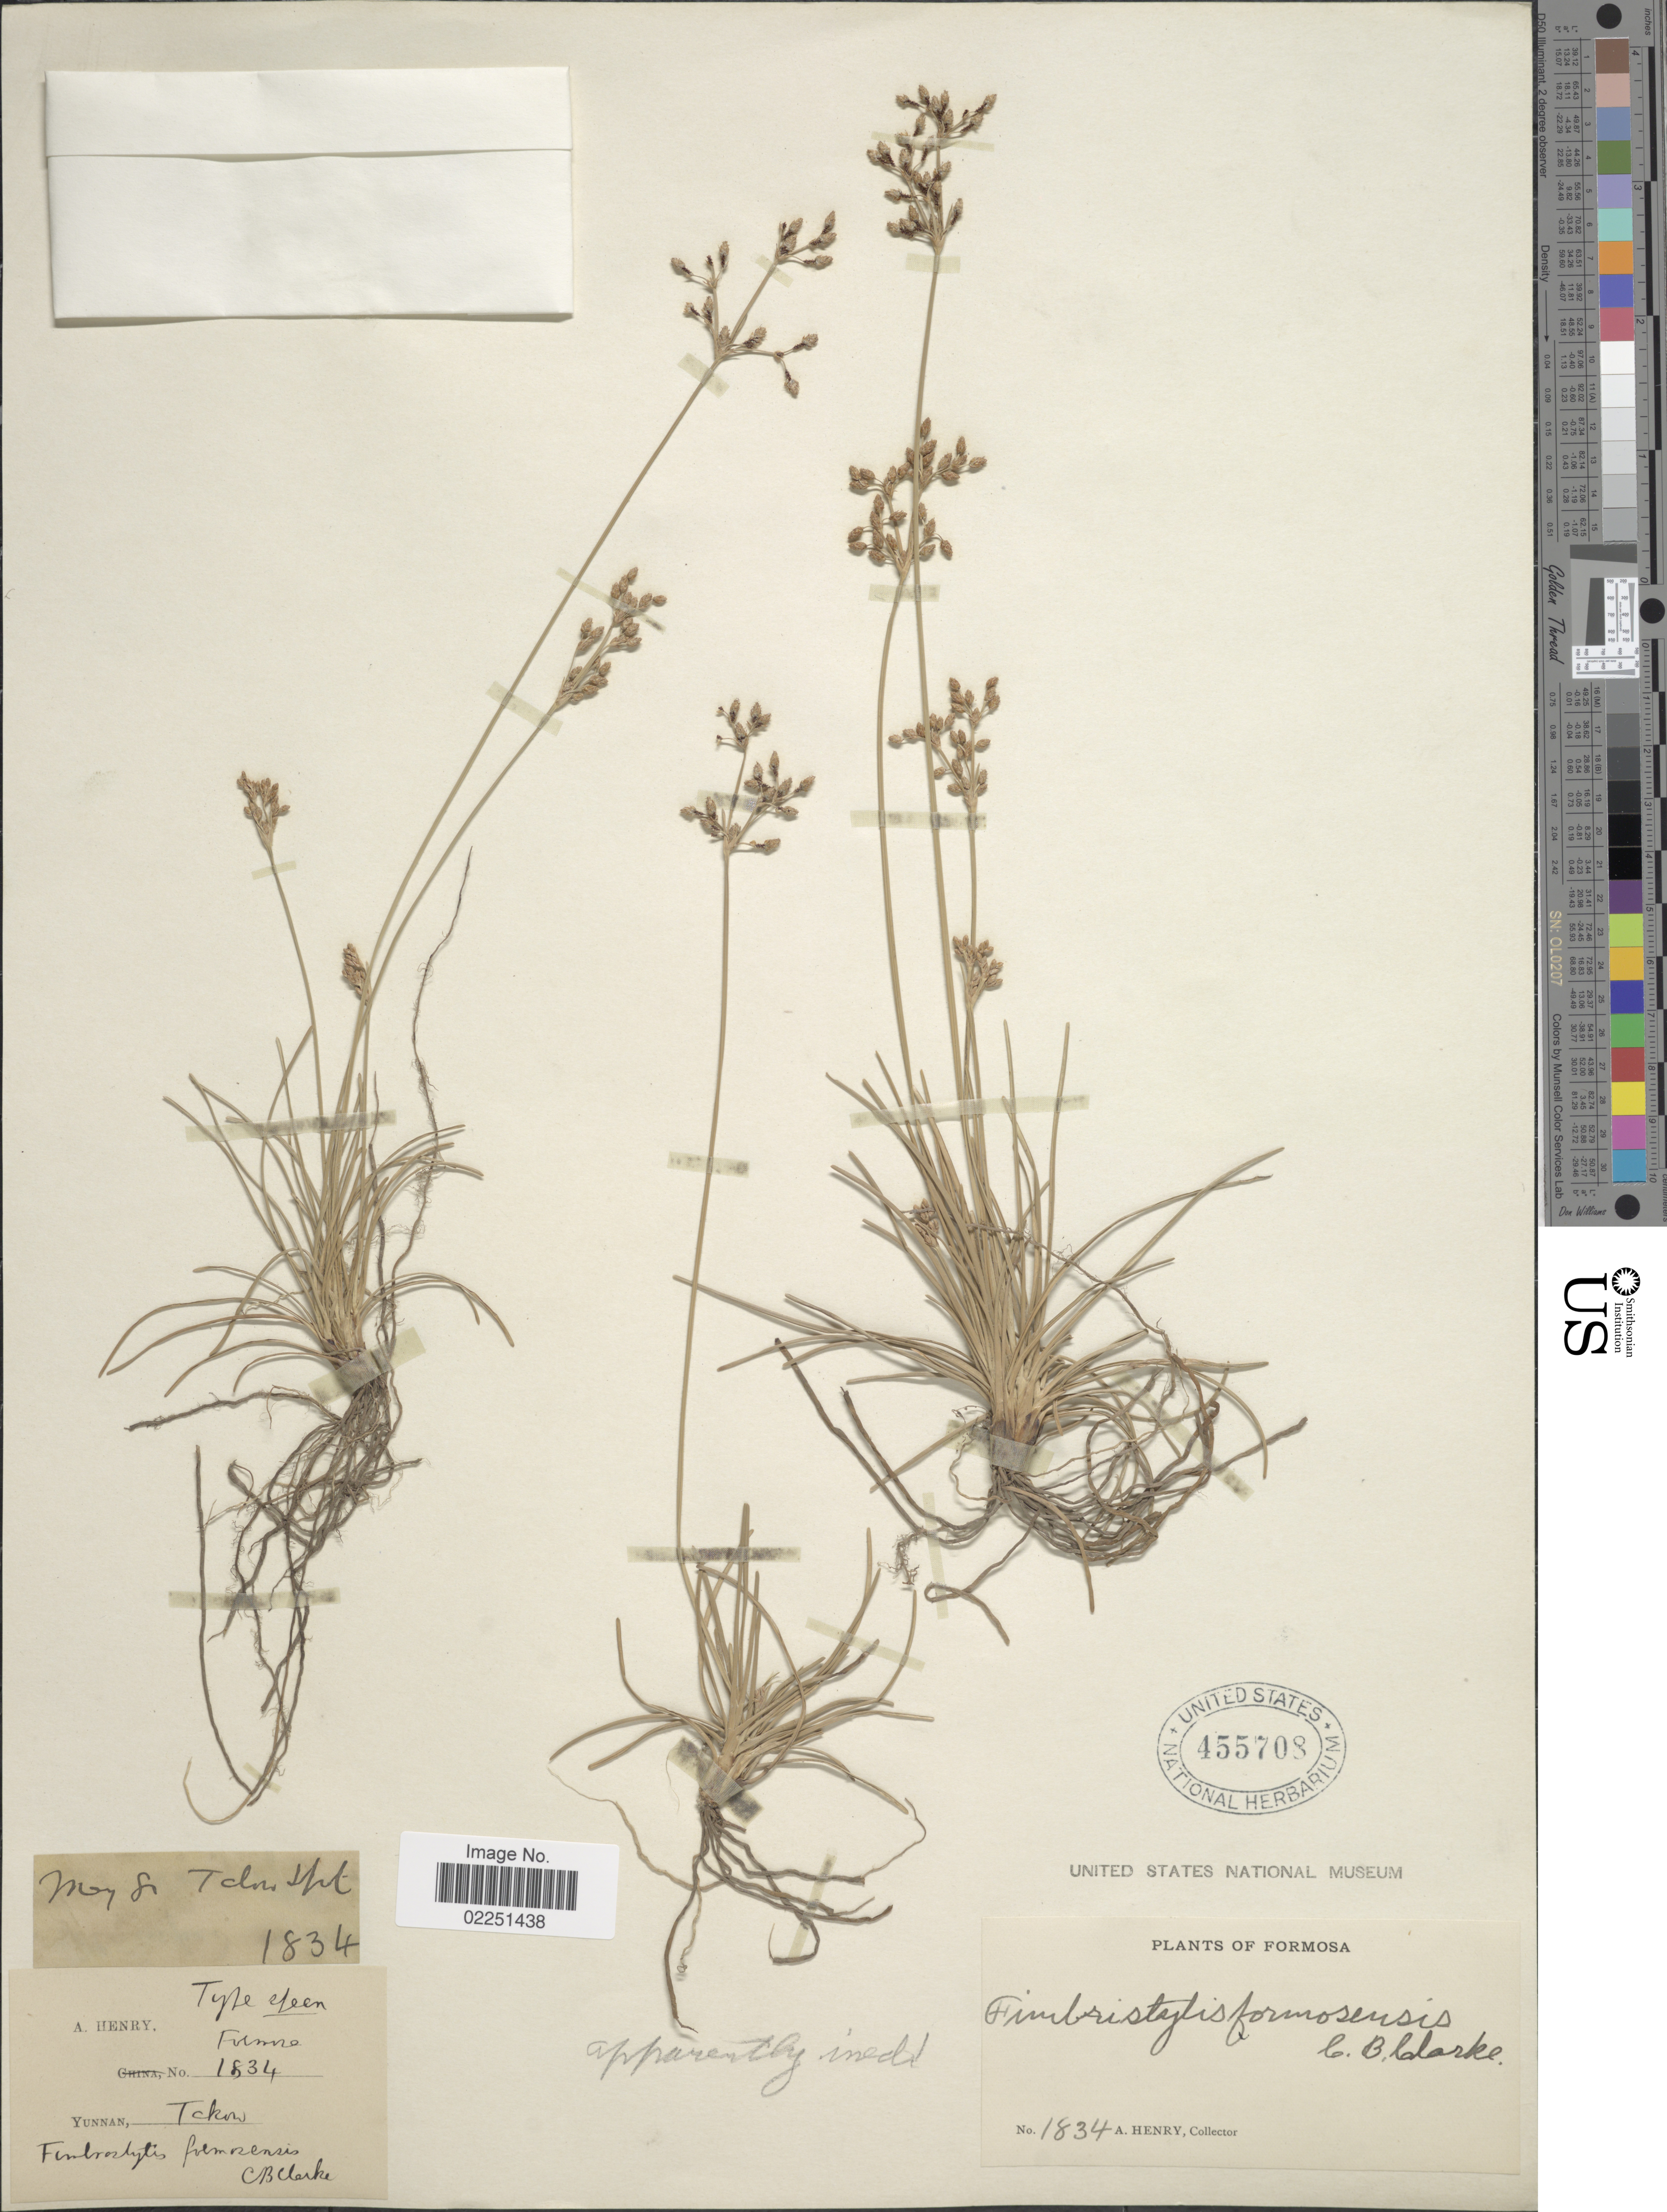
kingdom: Plantae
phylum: Tracheophyta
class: Liliopsida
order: Poales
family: Cyperaceae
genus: Fimbristylis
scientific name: Fimbristylis cymosa subsp. spathacea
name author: (Roth) T. Koyama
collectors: A. Henry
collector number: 1834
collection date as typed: May 8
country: Taiwan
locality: Formosa, Takow.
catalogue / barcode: US 455708